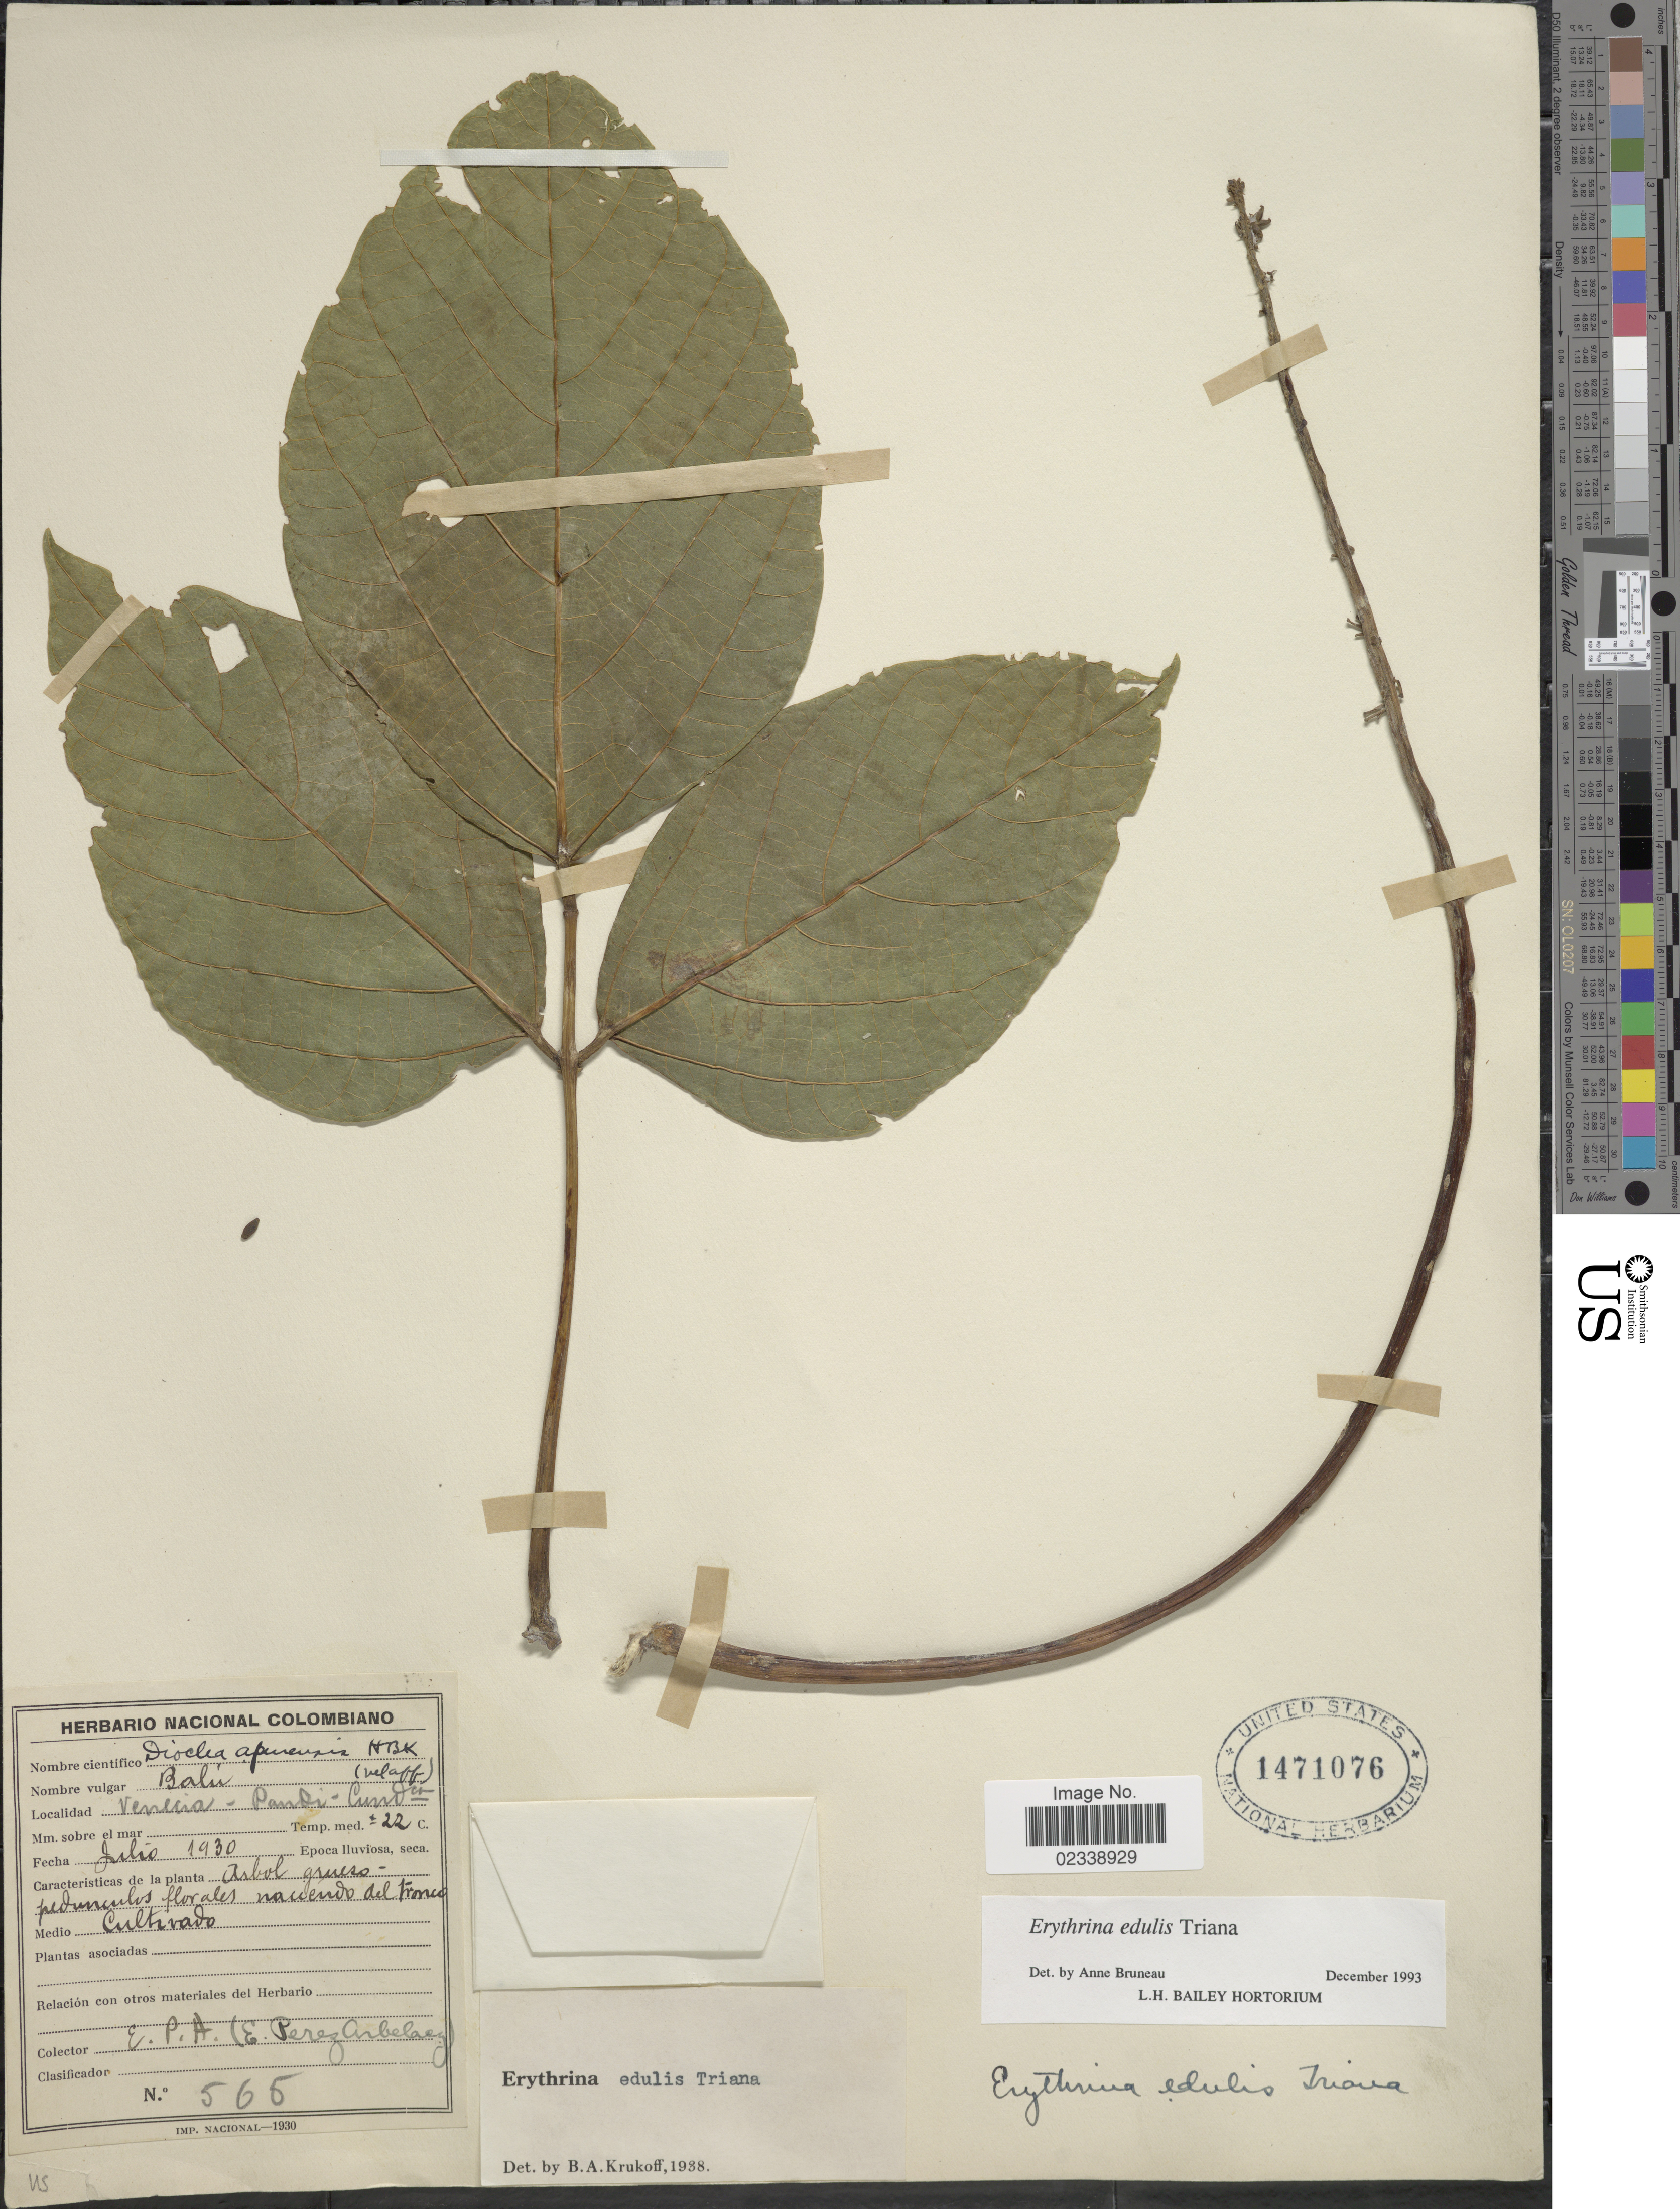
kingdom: Plantae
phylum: Tracheophyta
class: Magnoliopsida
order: Fabales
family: Fabaceae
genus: Erythrina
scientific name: Erythrina edulis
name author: Triana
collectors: E. Pérez Arbeláez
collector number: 565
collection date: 1930-07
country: Colombia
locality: Venecia-Pandi-Cundca, hacienda del tronco, cultivado, Temp. ca. 22 C.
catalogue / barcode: US 1471076